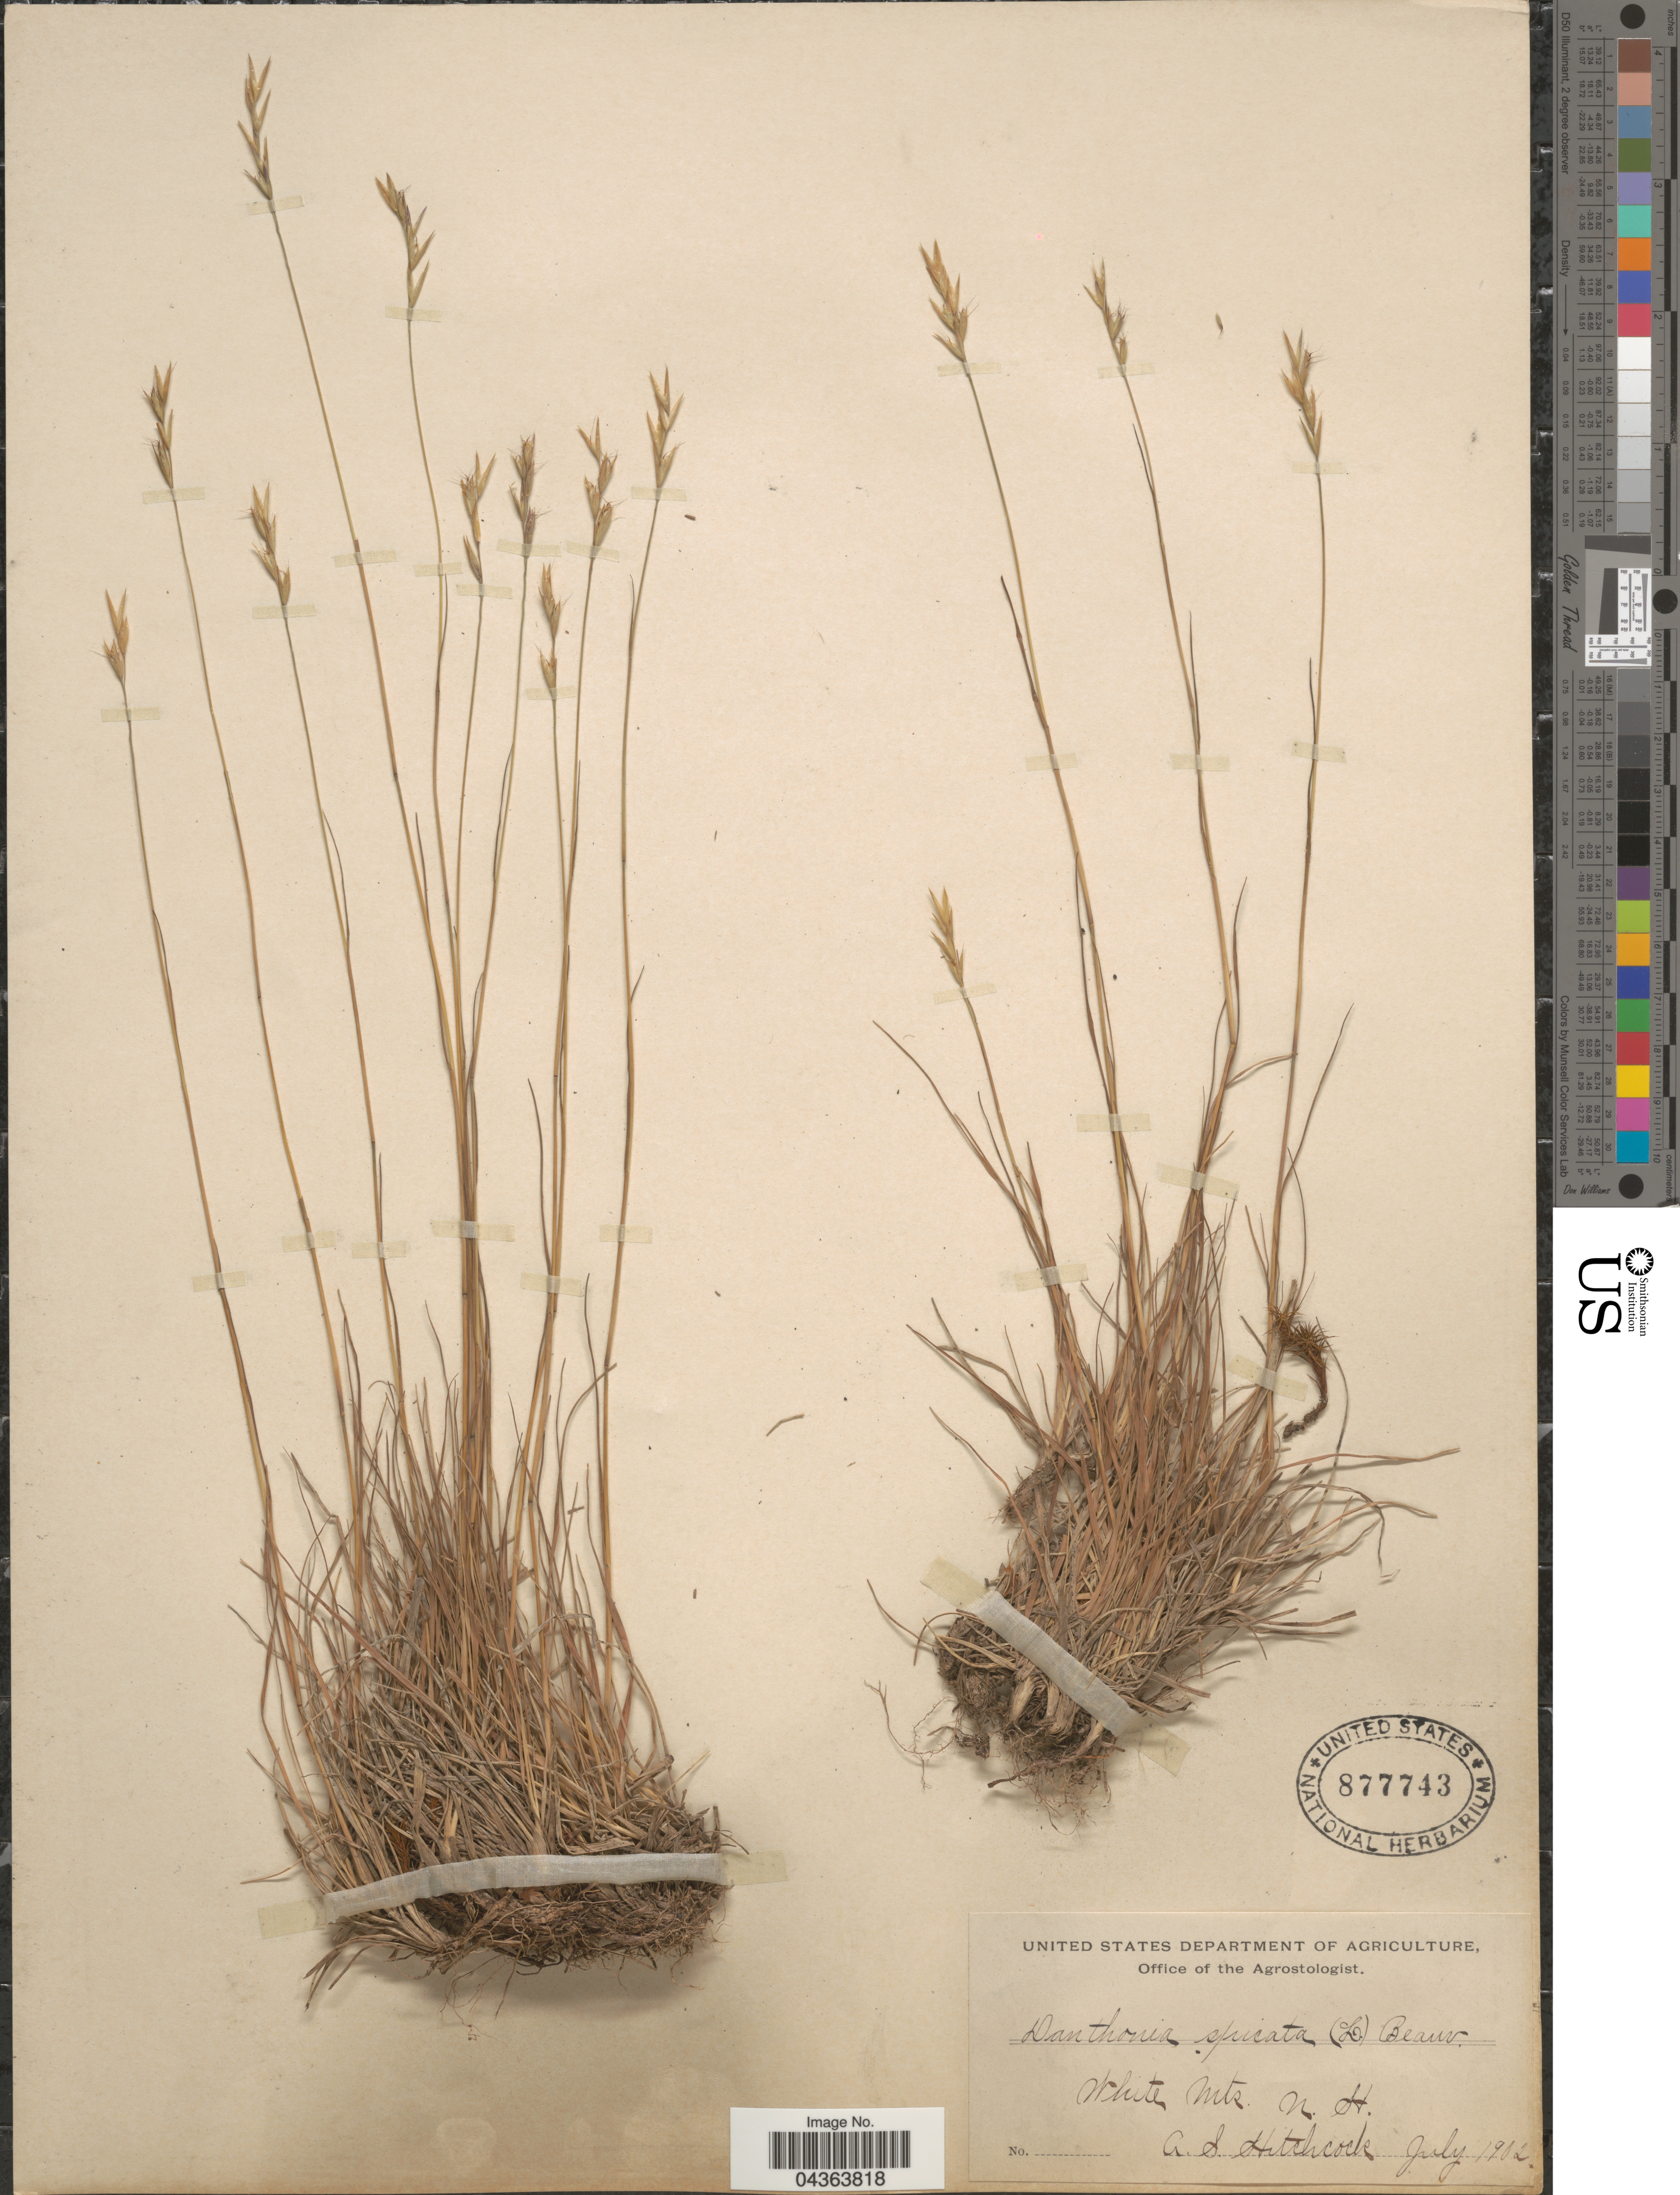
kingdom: Plantae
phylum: Tracheophyta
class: Liliopsida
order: Poales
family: Poaceae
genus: Danthonia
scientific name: Danthonia spicata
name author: (L.) P. Beauv. ex Roem. & Schult.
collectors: A. S. Hitchcock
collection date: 1902-07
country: United States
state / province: New Hampshire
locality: White Mts.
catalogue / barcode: US 877743